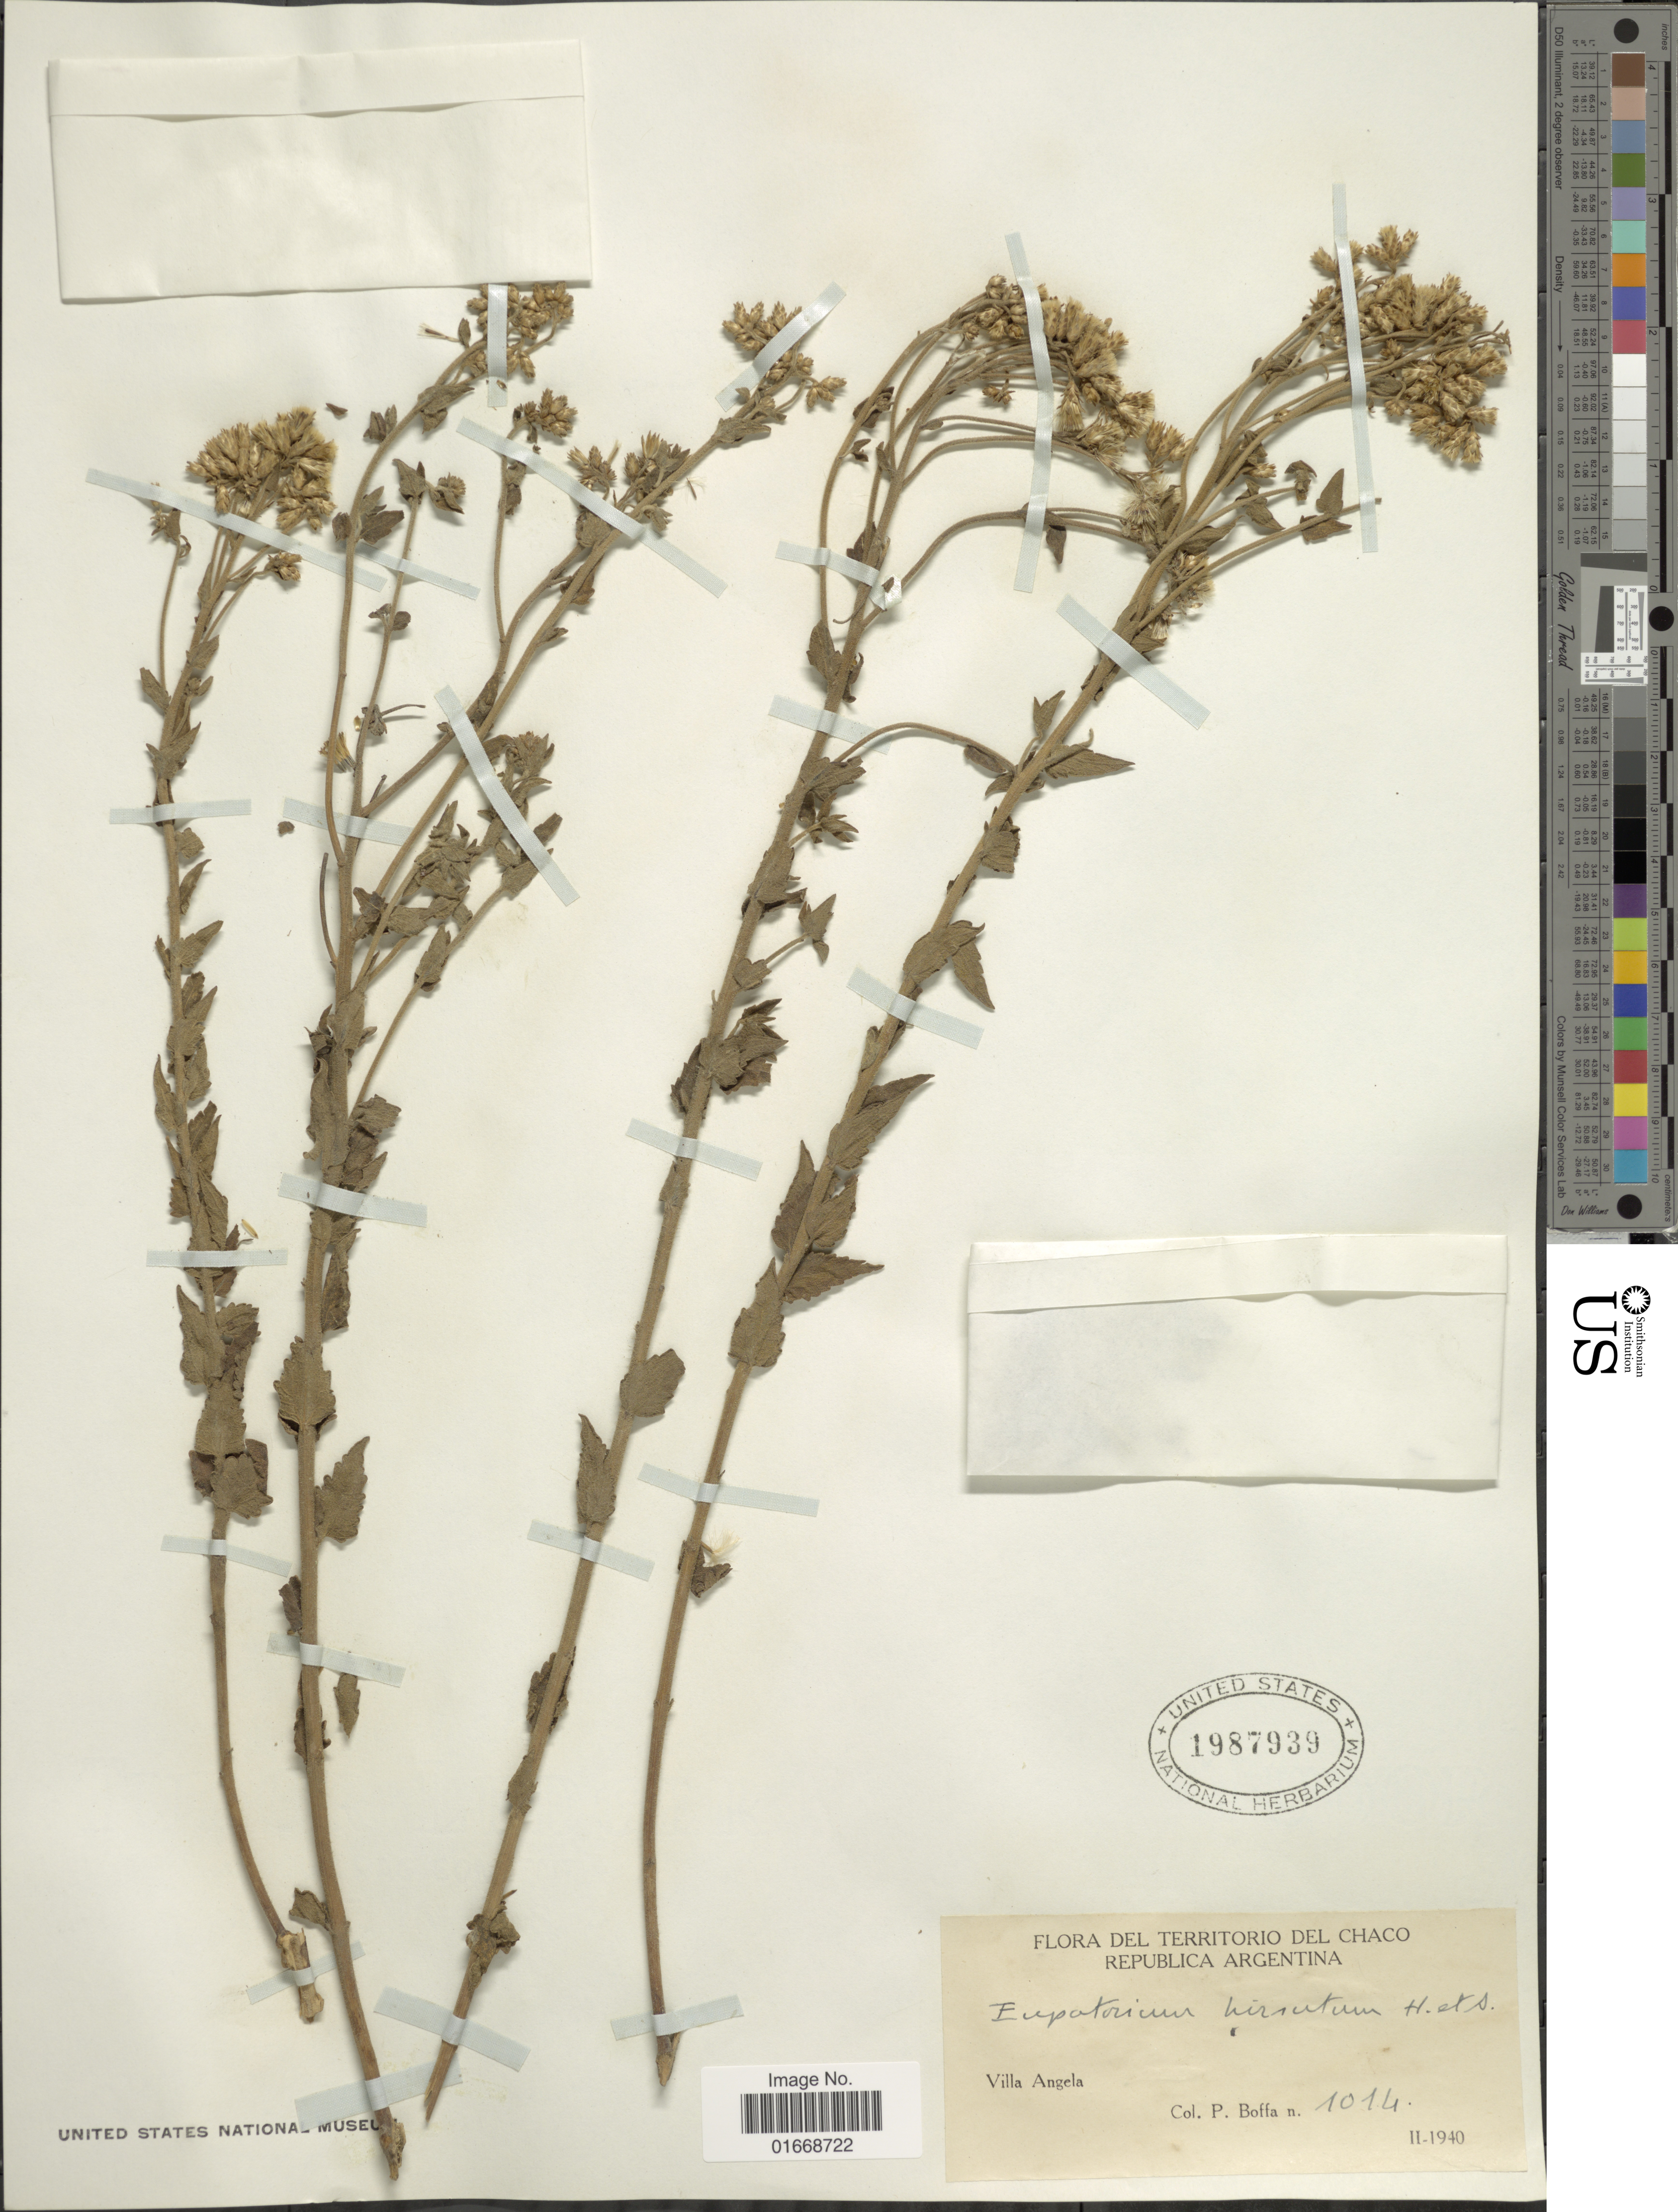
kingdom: Plantae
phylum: Tracheophyta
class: Magnoliopsida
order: Asterales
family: Asteraceae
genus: Chromolaena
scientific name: Chromolaena hirsuta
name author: (Hook. & Arn.) R.M. King & H. Rob.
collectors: P. Boffa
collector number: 1014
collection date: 1940-02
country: Argentina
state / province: Chaco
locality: Del Territorio Del Chaco, Villa Angela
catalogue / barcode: US 1987939